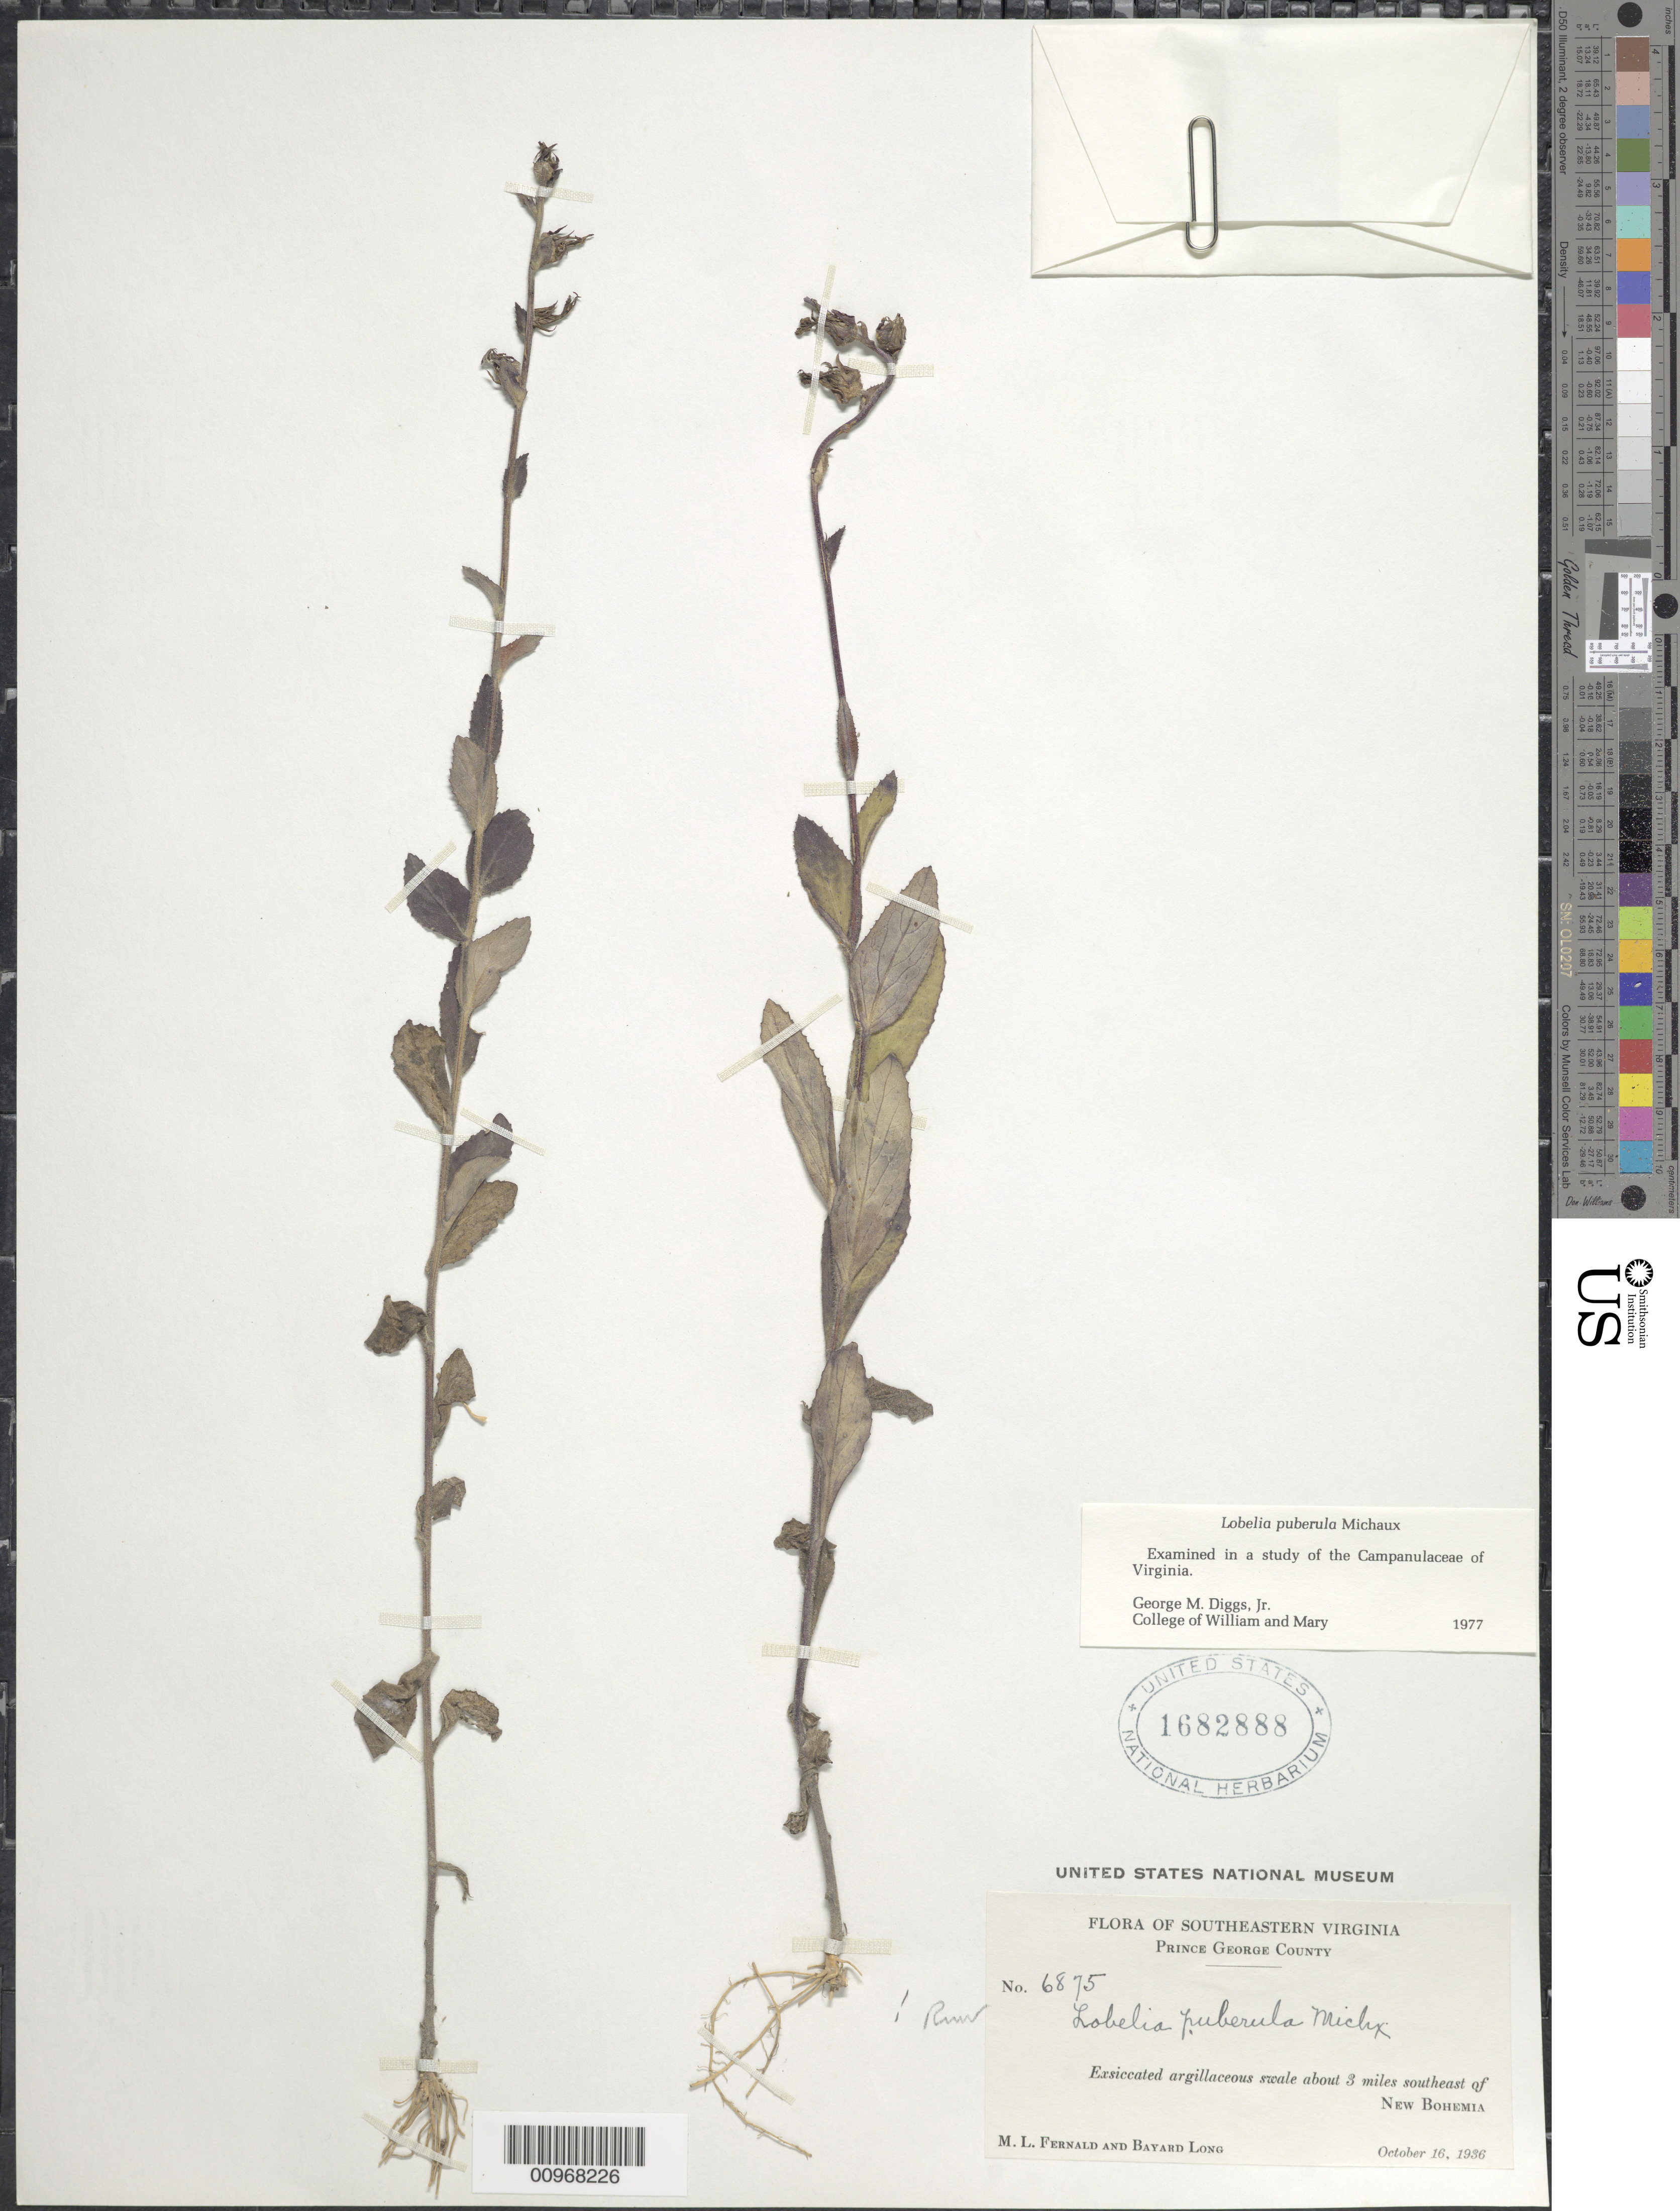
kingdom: Plantae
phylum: Tracheophyta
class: Magnoliopsida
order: Asterales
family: Campanulaceae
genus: Lobelia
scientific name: Lobelia puberula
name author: Michx.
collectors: M. L. Fernald & B. H. Long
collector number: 6875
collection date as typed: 16 Oct 1936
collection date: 1936-10-16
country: United States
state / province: Virginia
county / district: Prince George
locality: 3 miles southeast of New Bohemia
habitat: exsiccated argillaceous swale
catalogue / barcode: US 1682888